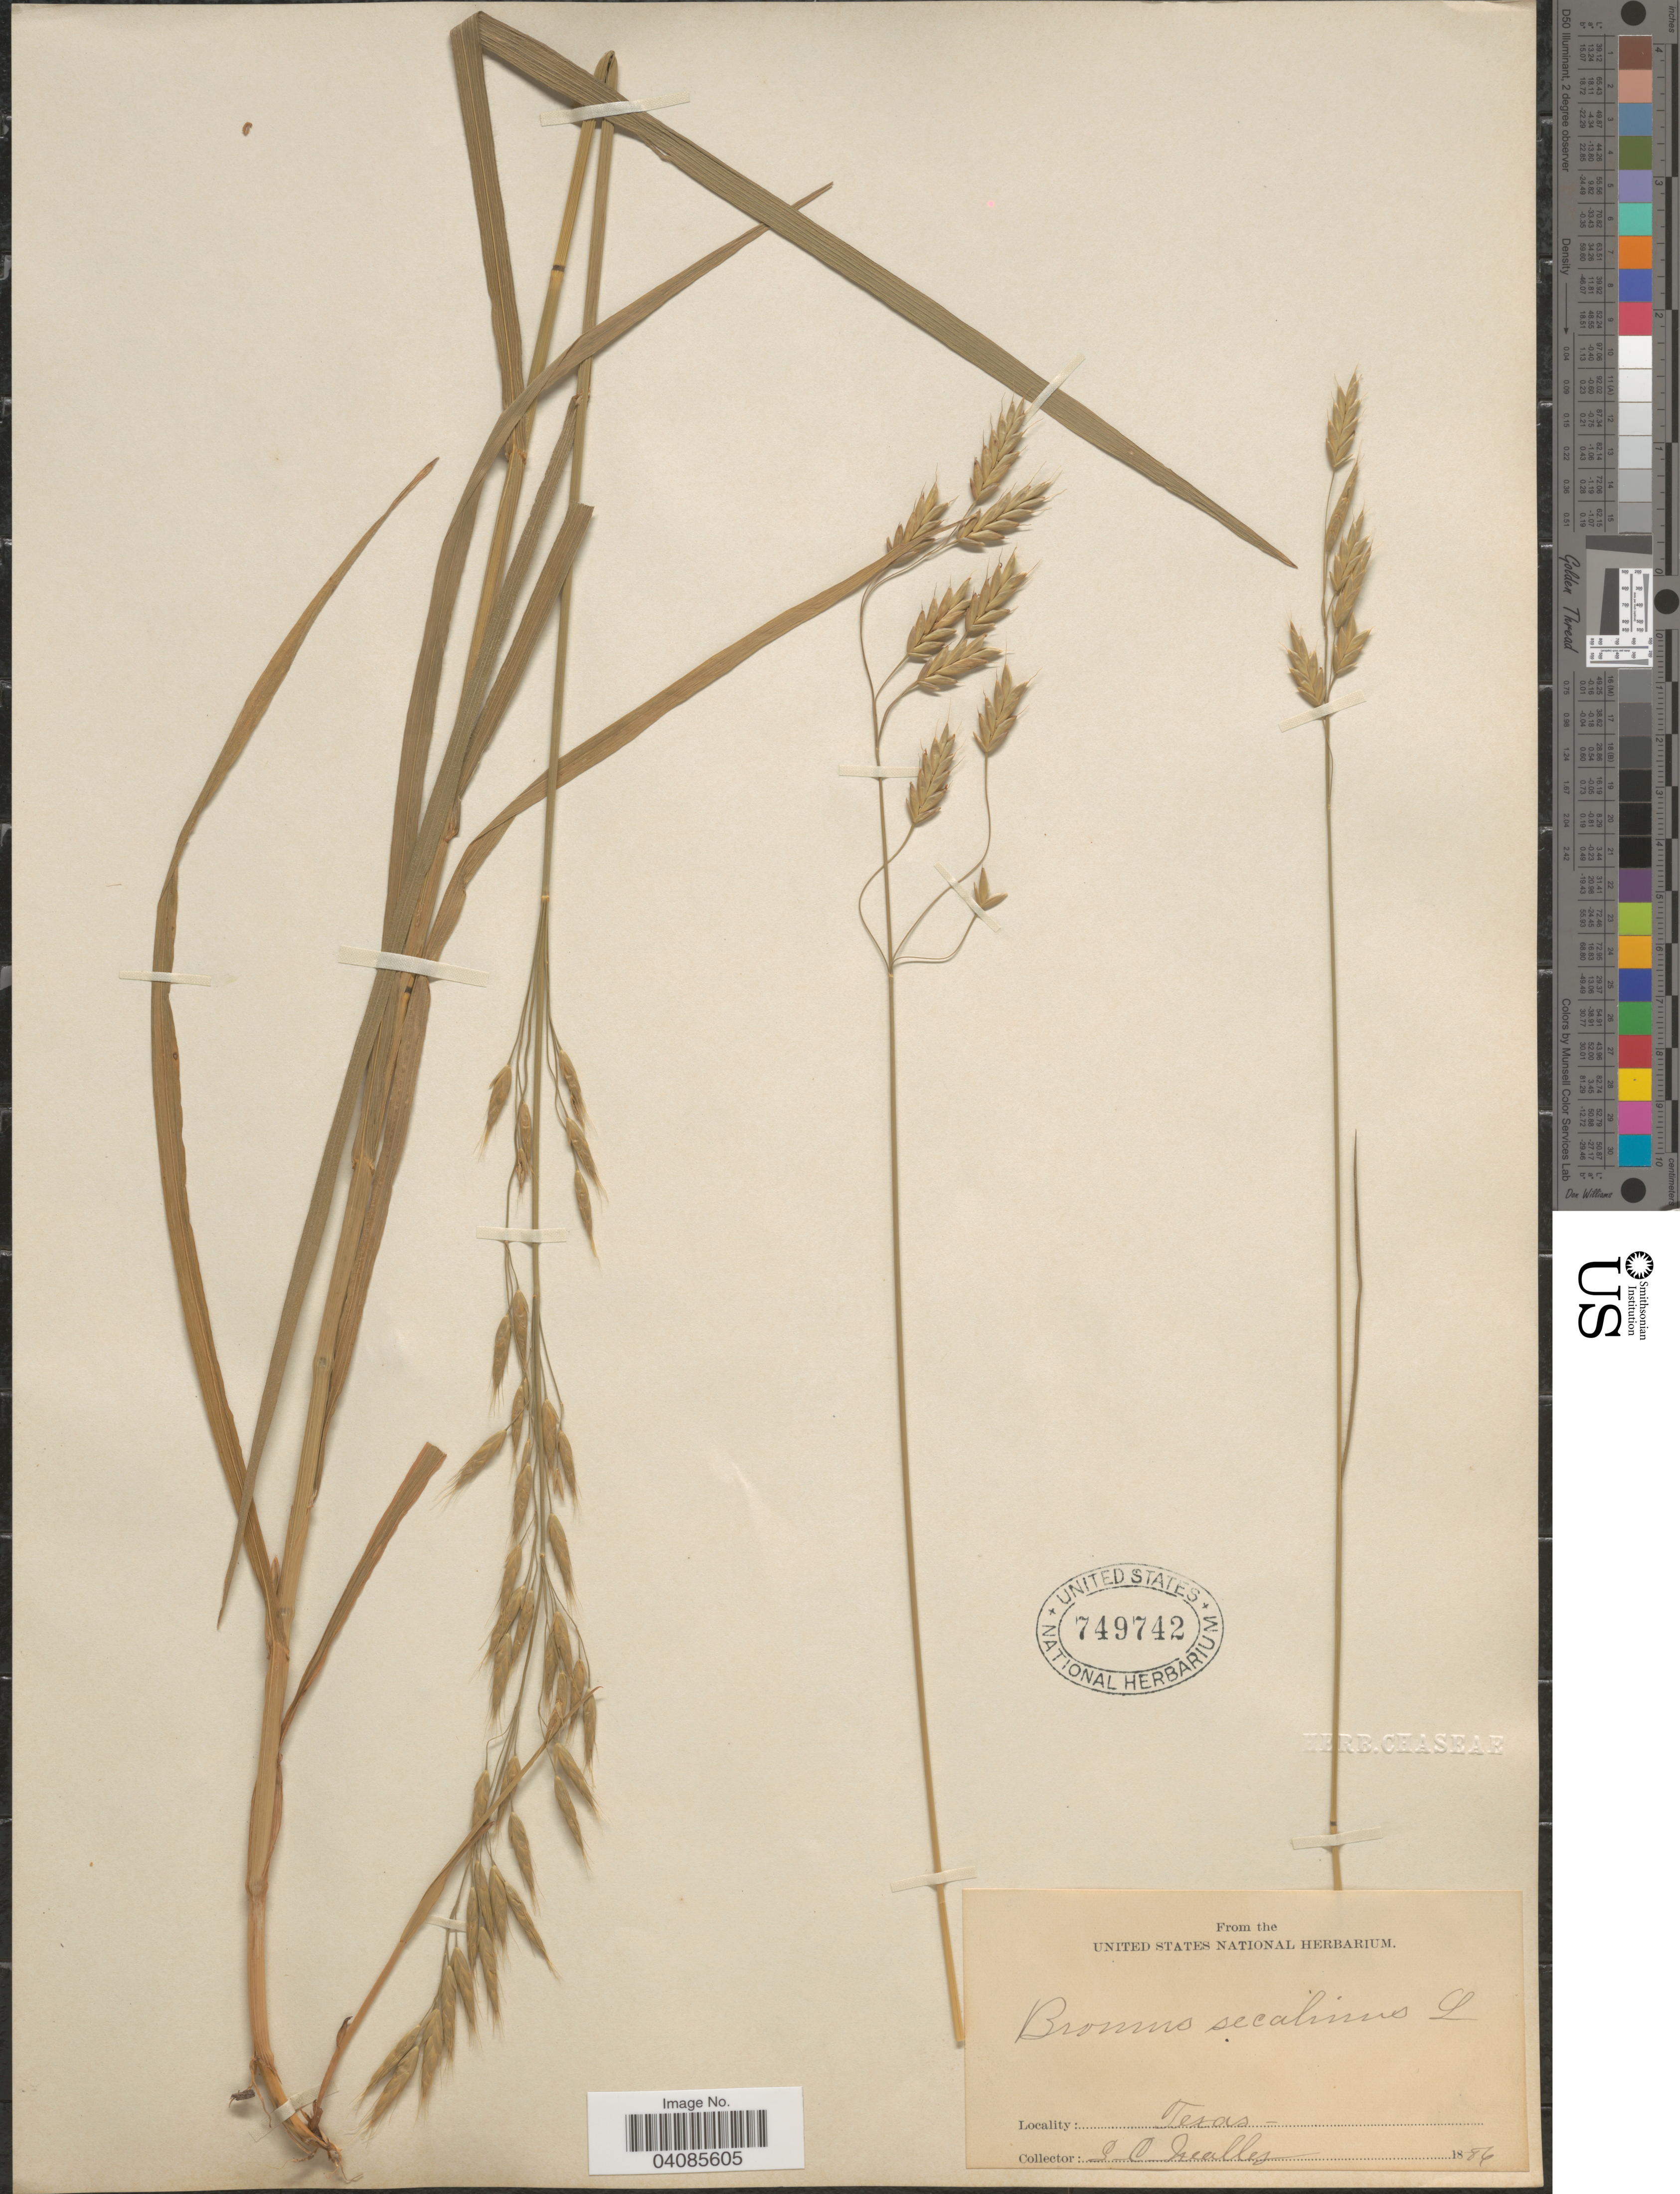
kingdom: Plantae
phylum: Tracheophyta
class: Liliopsida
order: Poales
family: Poaceae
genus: Bromus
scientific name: Bromus sitchensis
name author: Trin. in Bong.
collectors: G. C. Nealley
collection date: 1886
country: United States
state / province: Texas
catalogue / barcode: US 749742